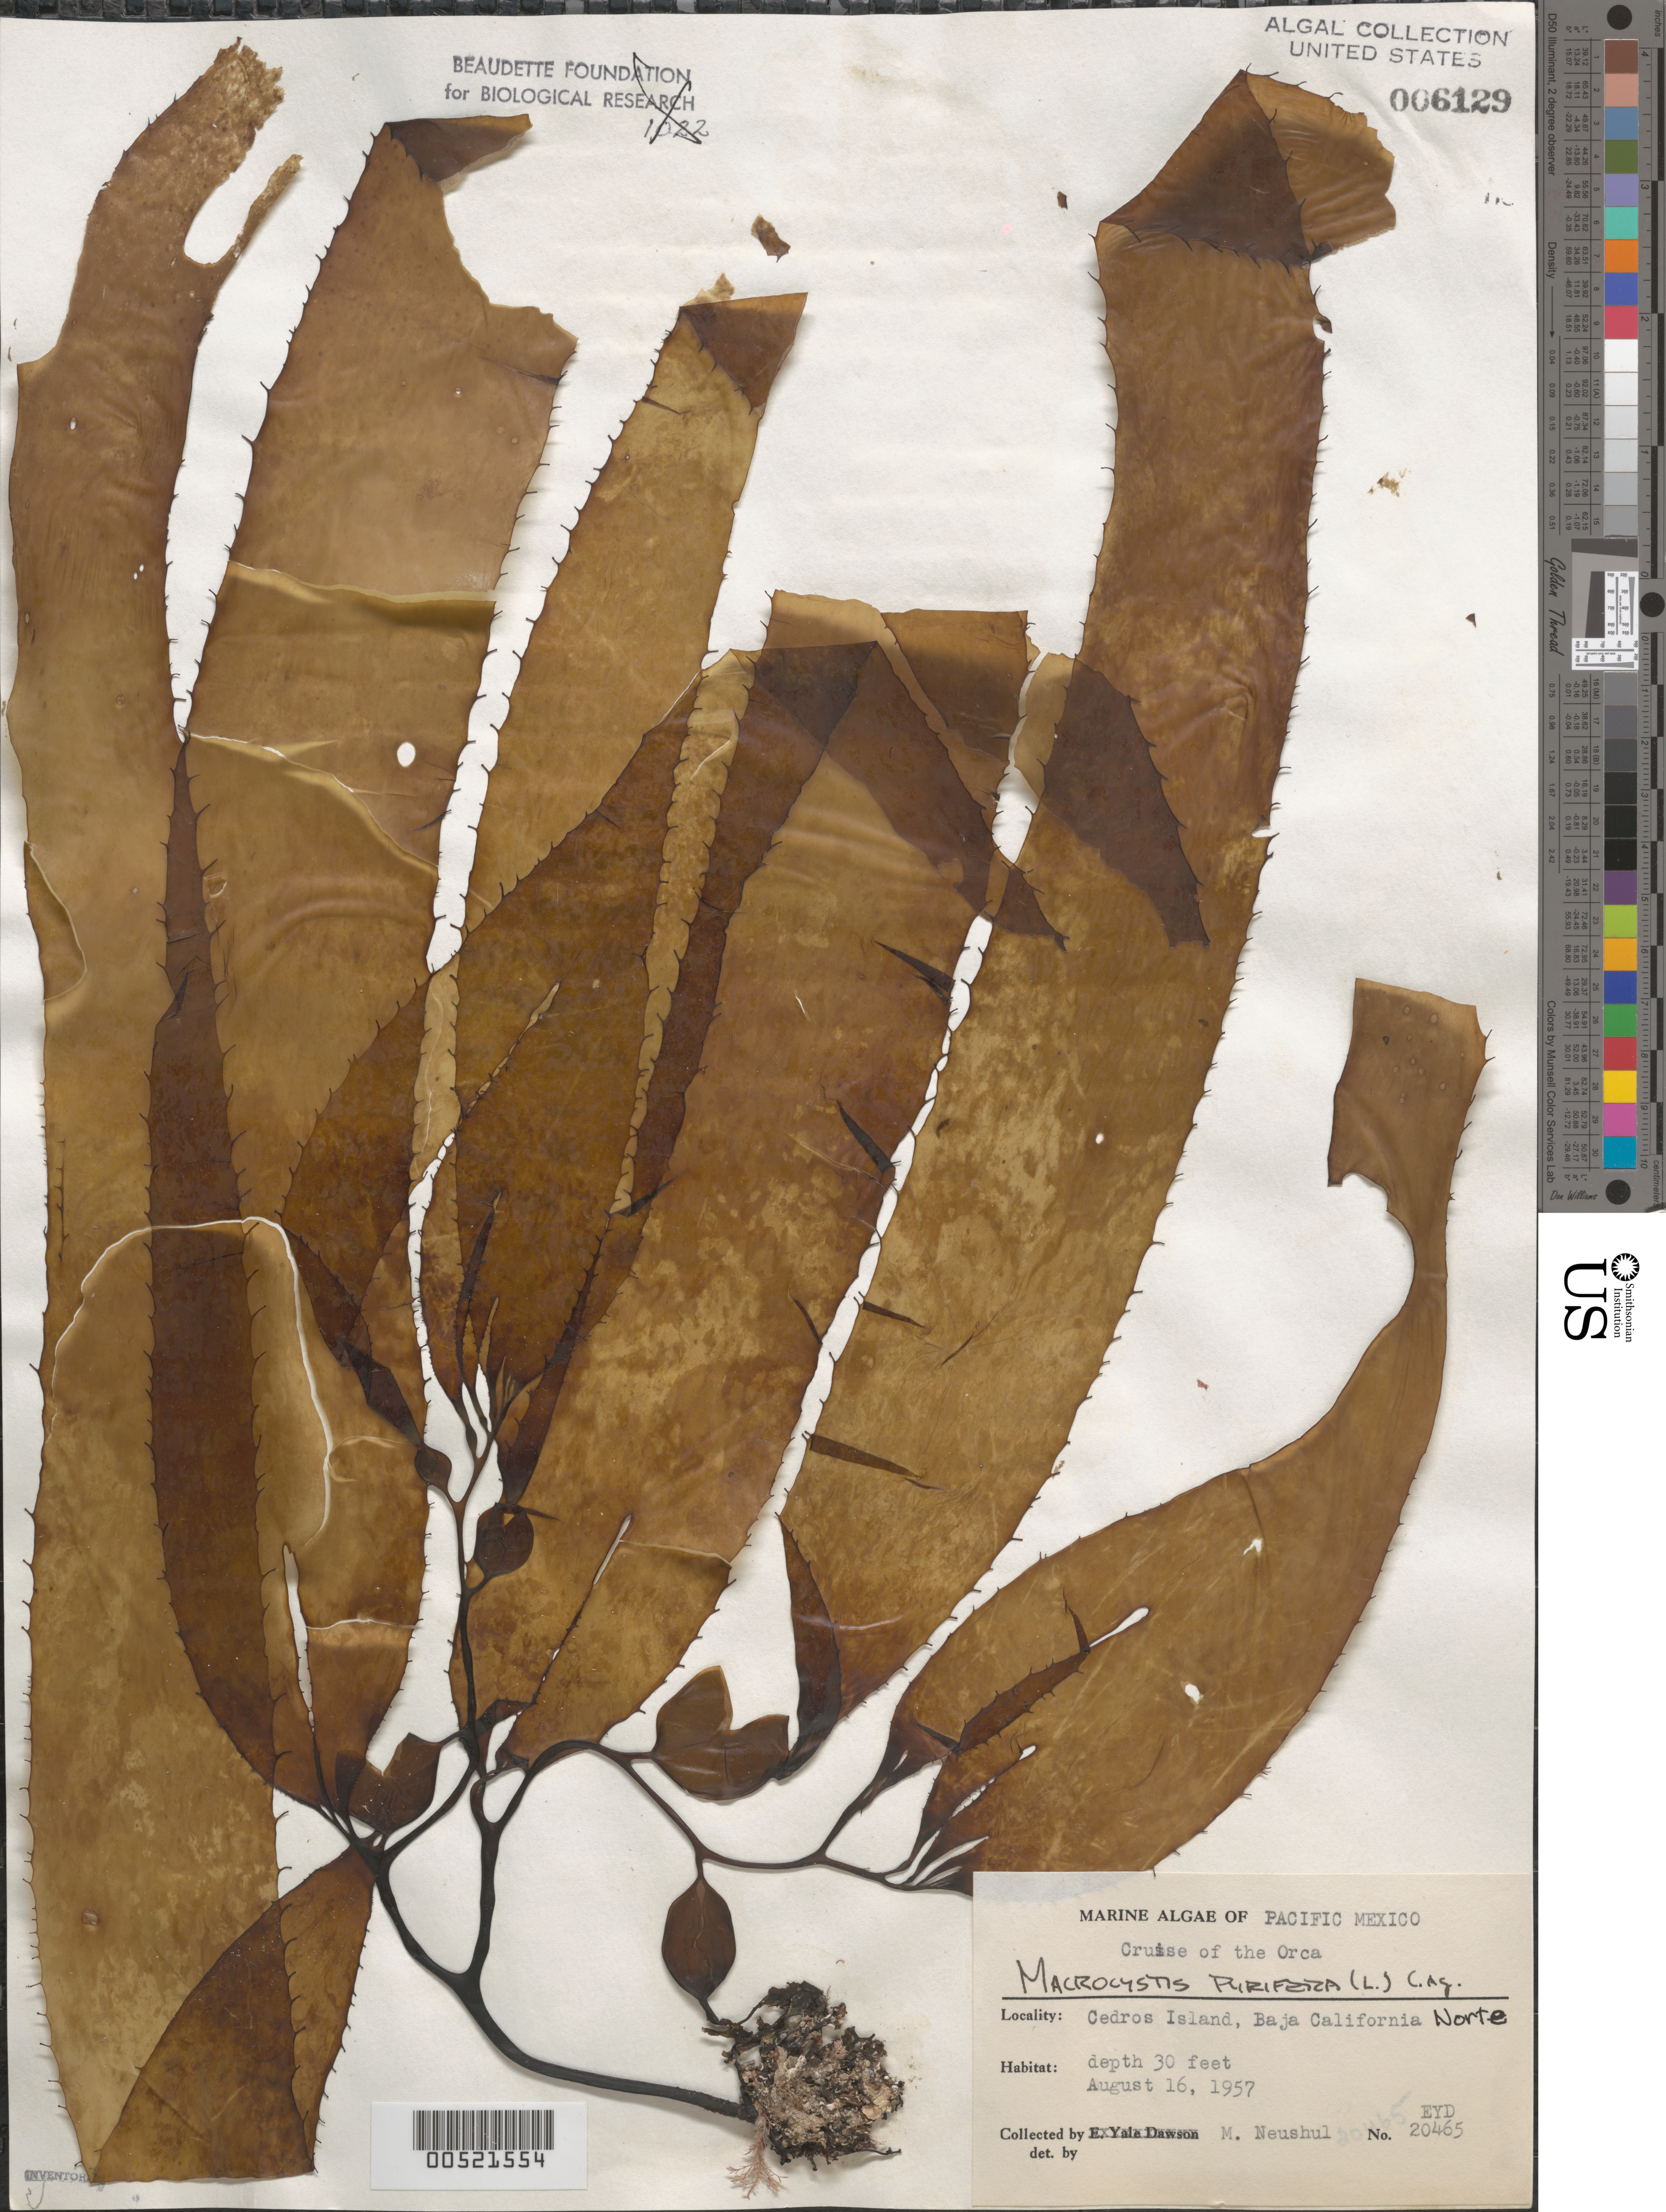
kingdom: Chromista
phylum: Ochrophyta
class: Phaeophyceae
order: Laminariales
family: Laminariaceae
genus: Macrocystis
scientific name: Macrocystis pyrifera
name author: (L.) C. Agardh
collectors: M. Neushul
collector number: EYD 20465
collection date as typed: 16 Aug 1957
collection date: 1957-08-16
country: Mexico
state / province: Baja California Norte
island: Isla Cedros (Cedros Island)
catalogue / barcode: US 6129